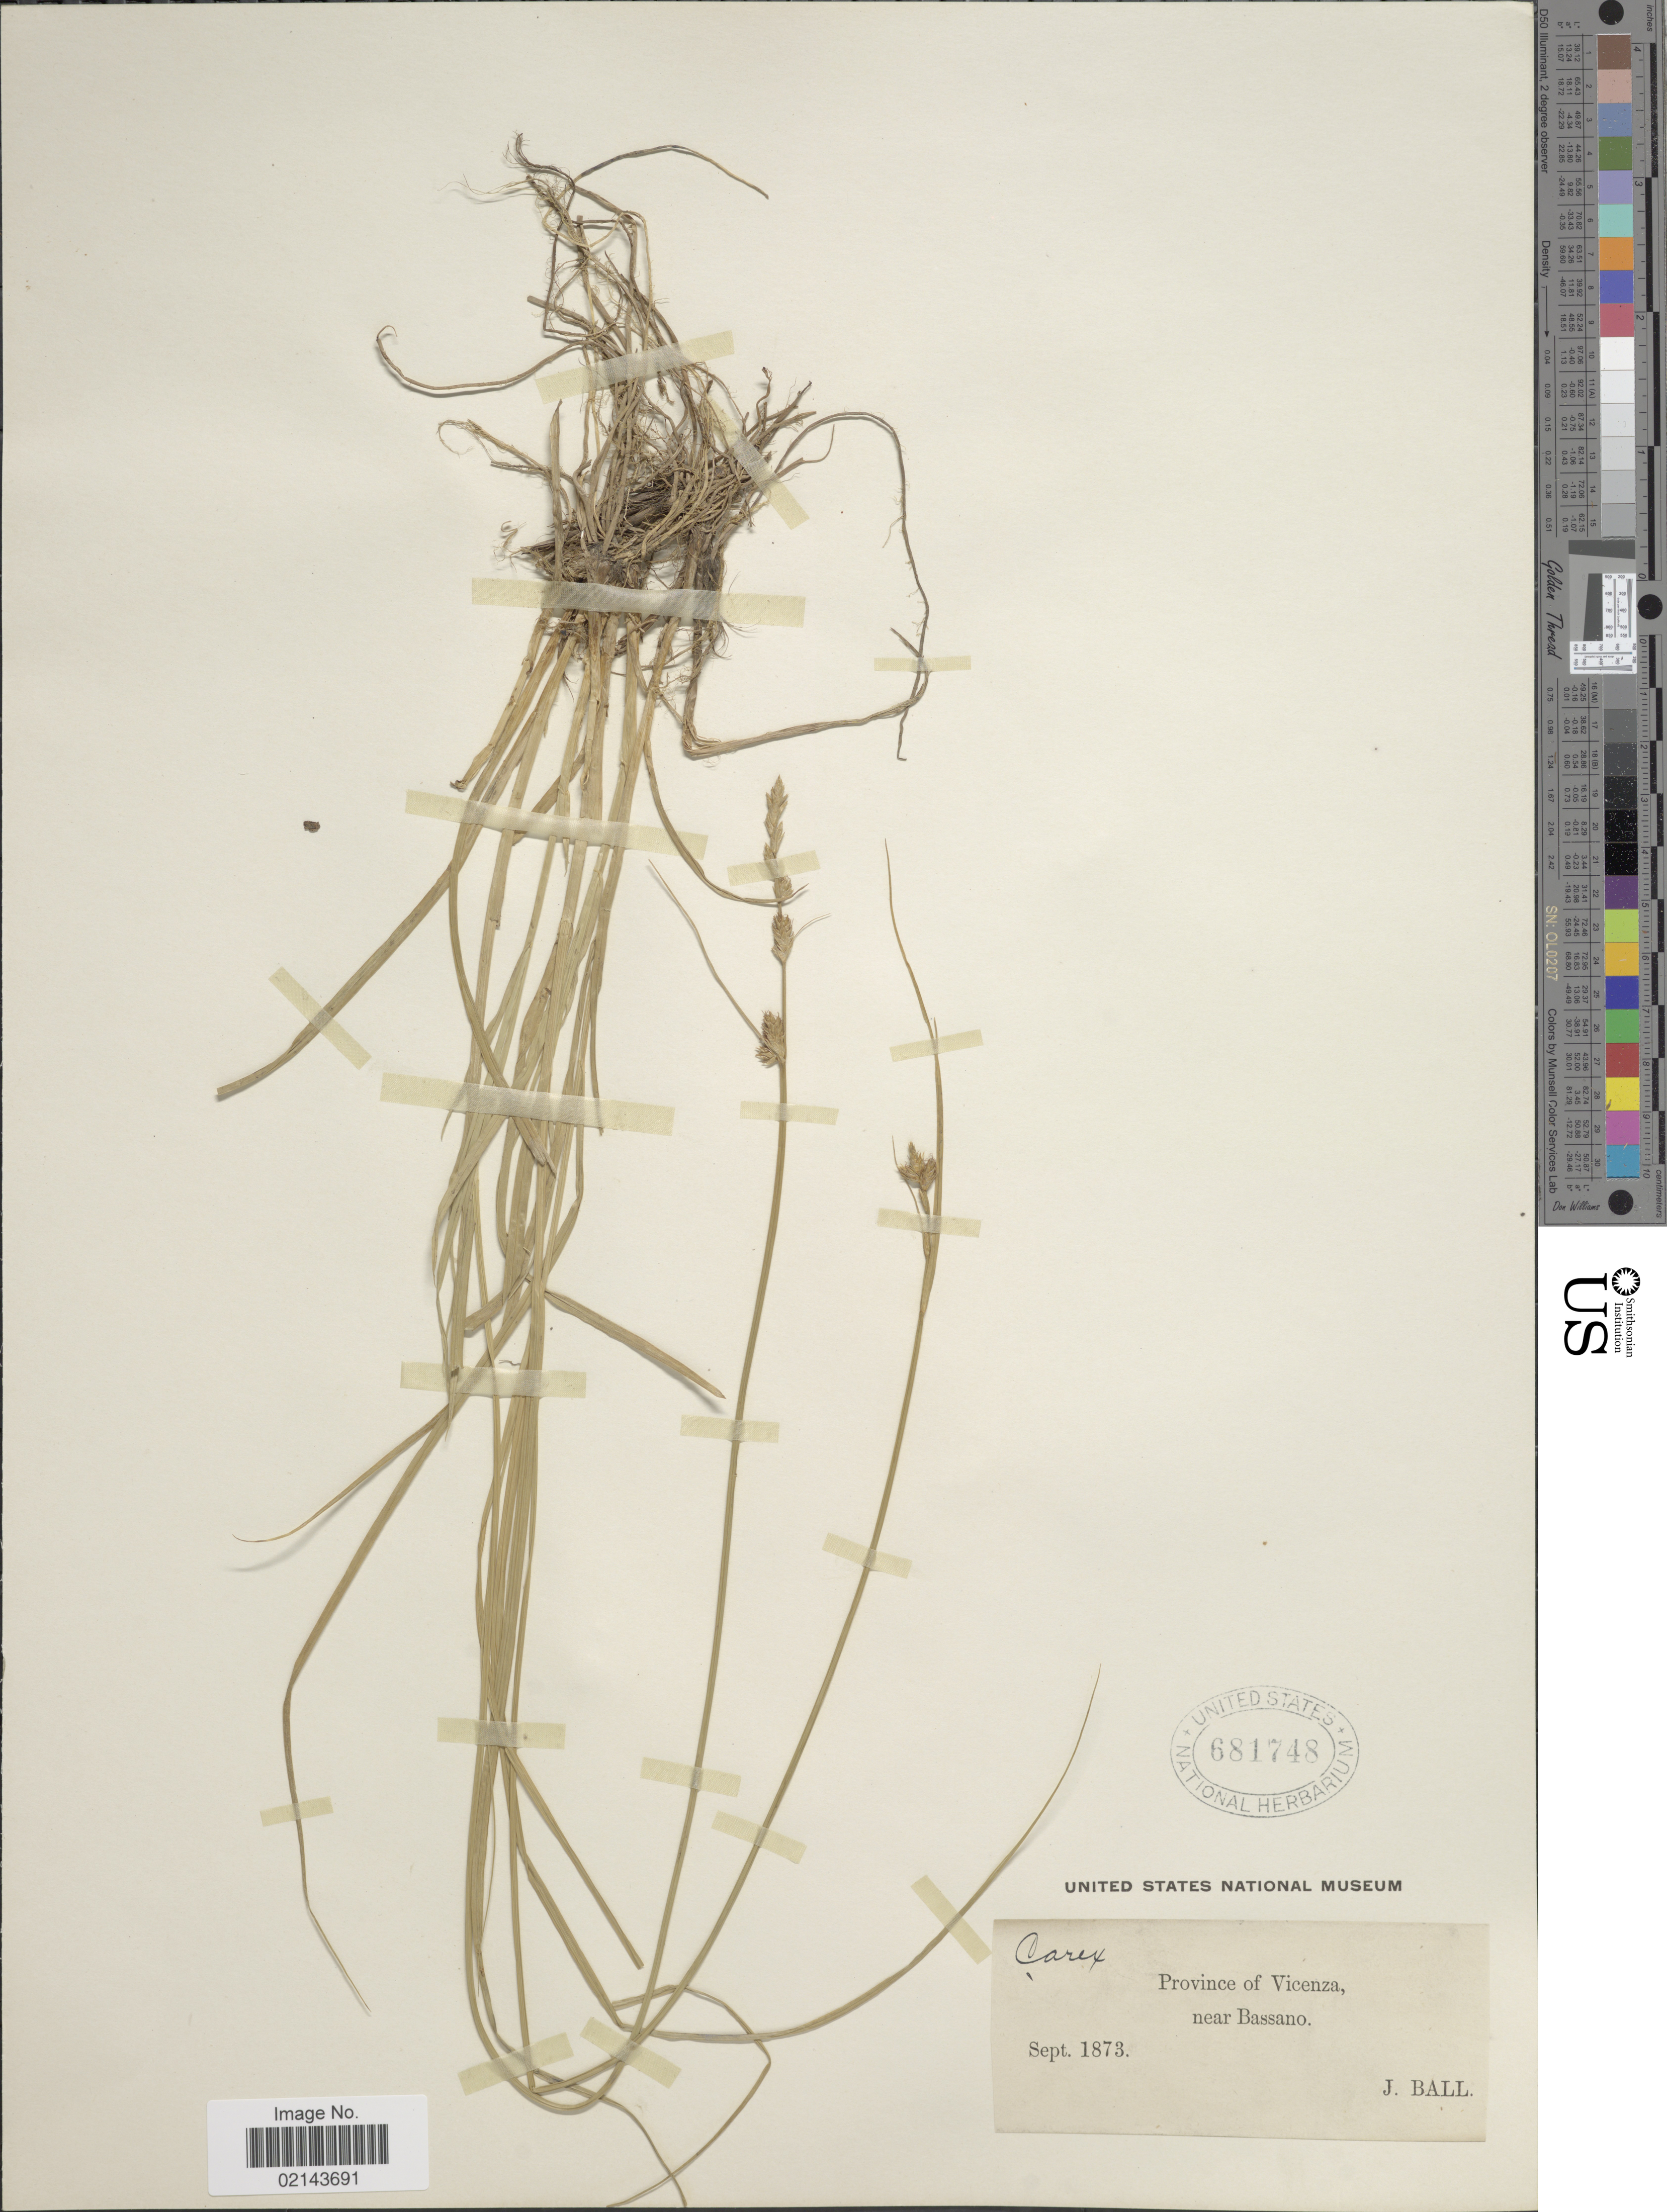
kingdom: Plantae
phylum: Tracheophyta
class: Liliopsida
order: Poales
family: Cyperaceae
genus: Carex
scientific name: Carex sp.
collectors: J. Ball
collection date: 1873-09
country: Italy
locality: Province of Vicenza, near Bassano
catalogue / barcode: US 681748